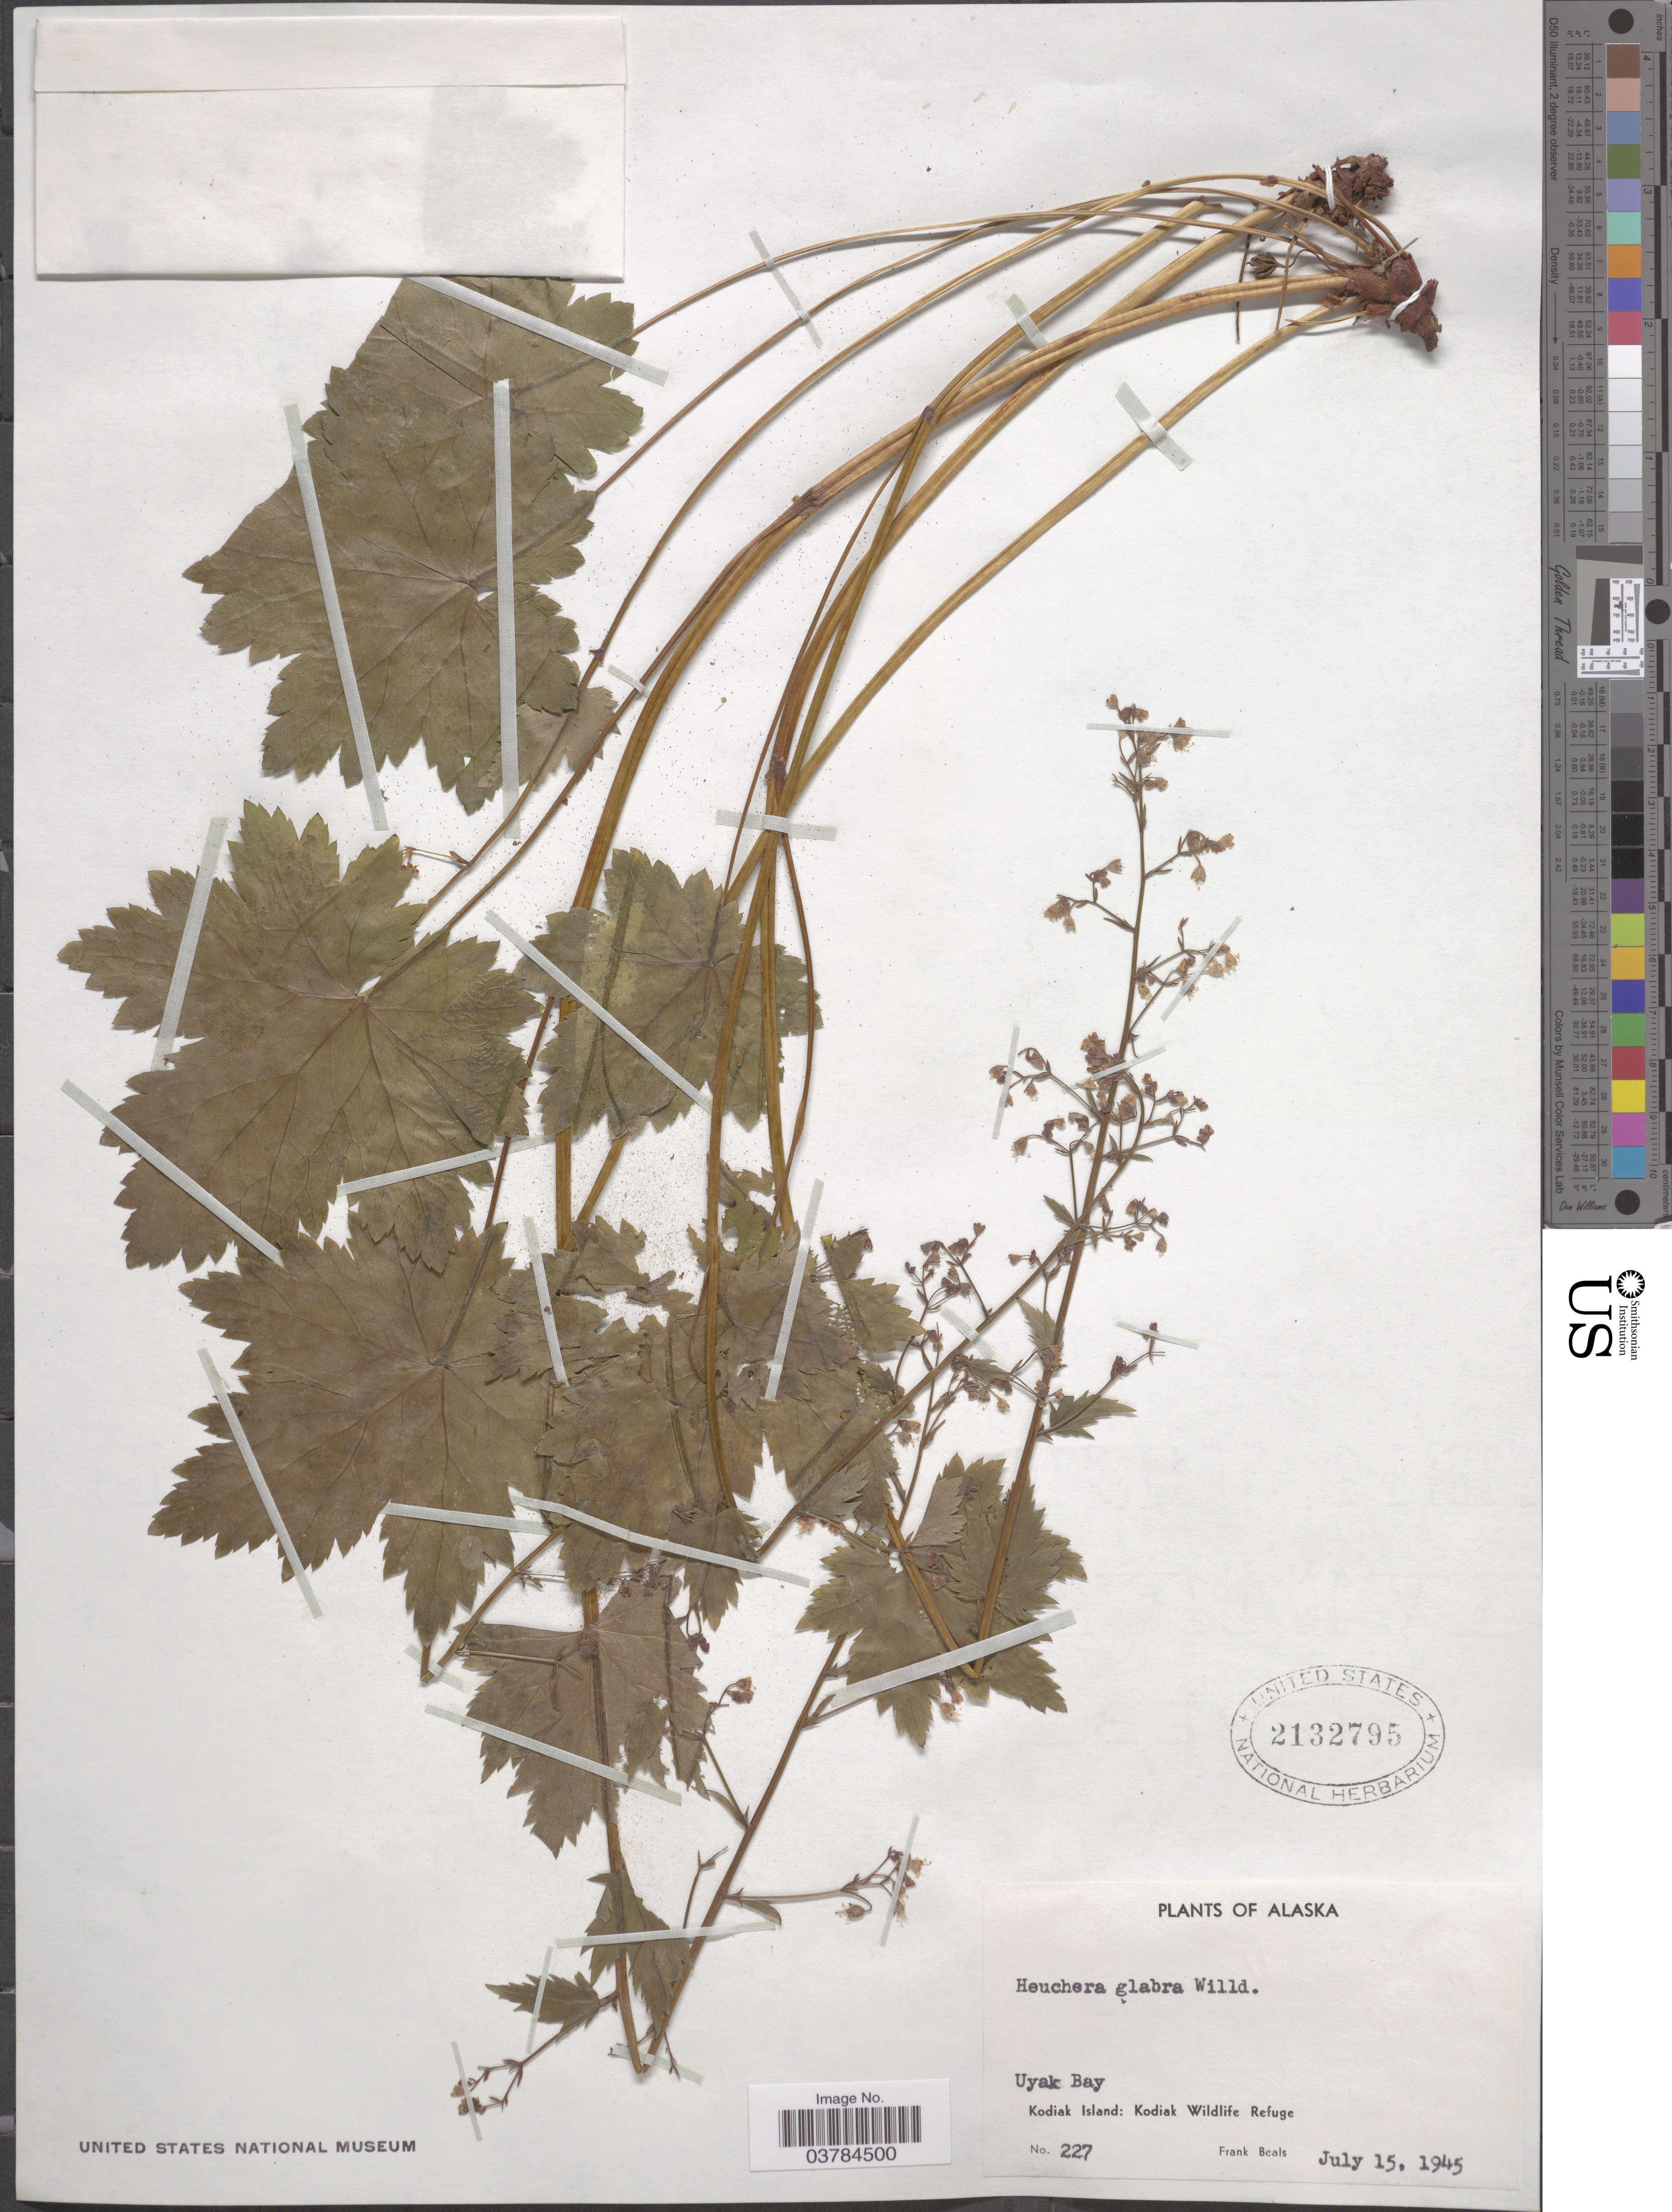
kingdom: Plantae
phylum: Tracheophyta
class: Magnoliopsida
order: Saxifragales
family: Saxifragaceae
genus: Heuchera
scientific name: Heuchera glabra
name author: Willd. ex Roem. & Schult.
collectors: F. Beals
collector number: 227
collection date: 1945-07-15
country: United States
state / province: Alaska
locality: Uyak Bay. Kodiak Island: Kodiak Wildlife Refuge.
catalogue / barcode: US 2132795